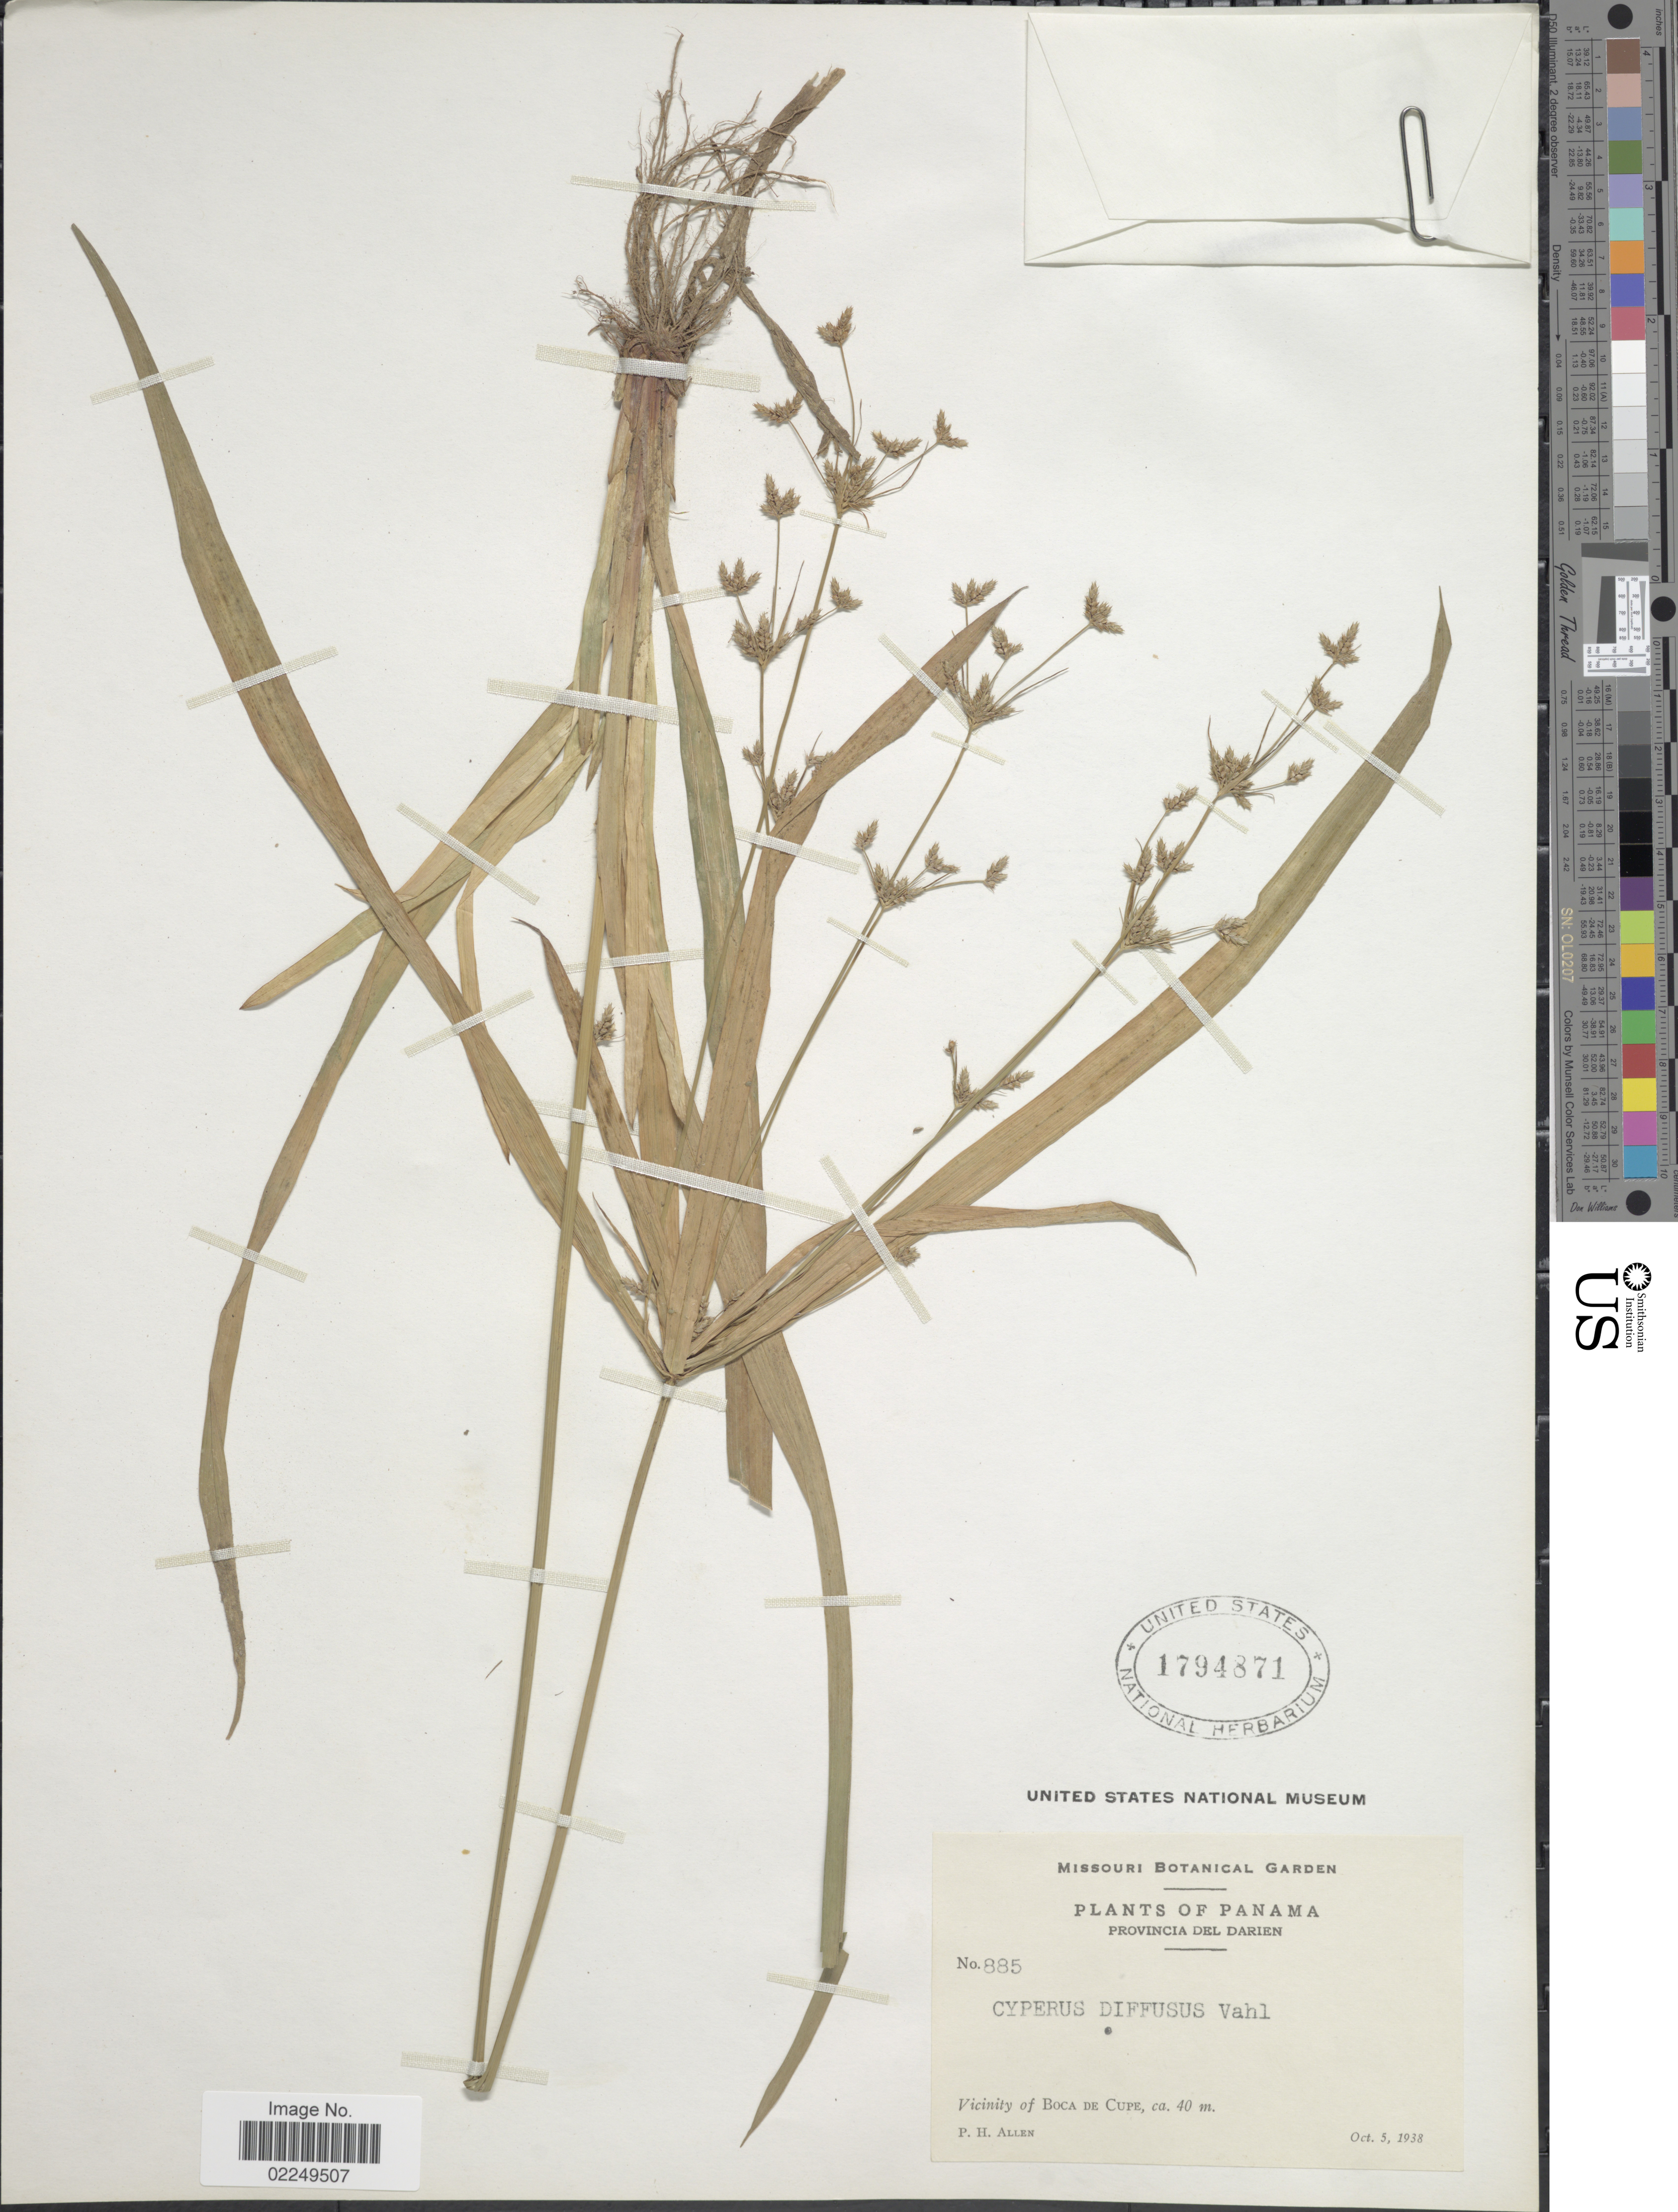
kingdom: Plantae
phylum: Tracheophyta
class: Liliopsida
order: Poales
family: Cyperaceae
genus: Cyperus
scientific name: Cyperus laxus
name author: Lam.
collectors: P. H. Allen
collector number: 885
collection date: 1938-10-05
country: Panama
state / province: Darién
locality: Vicinity of Boca de Cupe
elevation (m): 40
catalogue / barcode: US 1794871